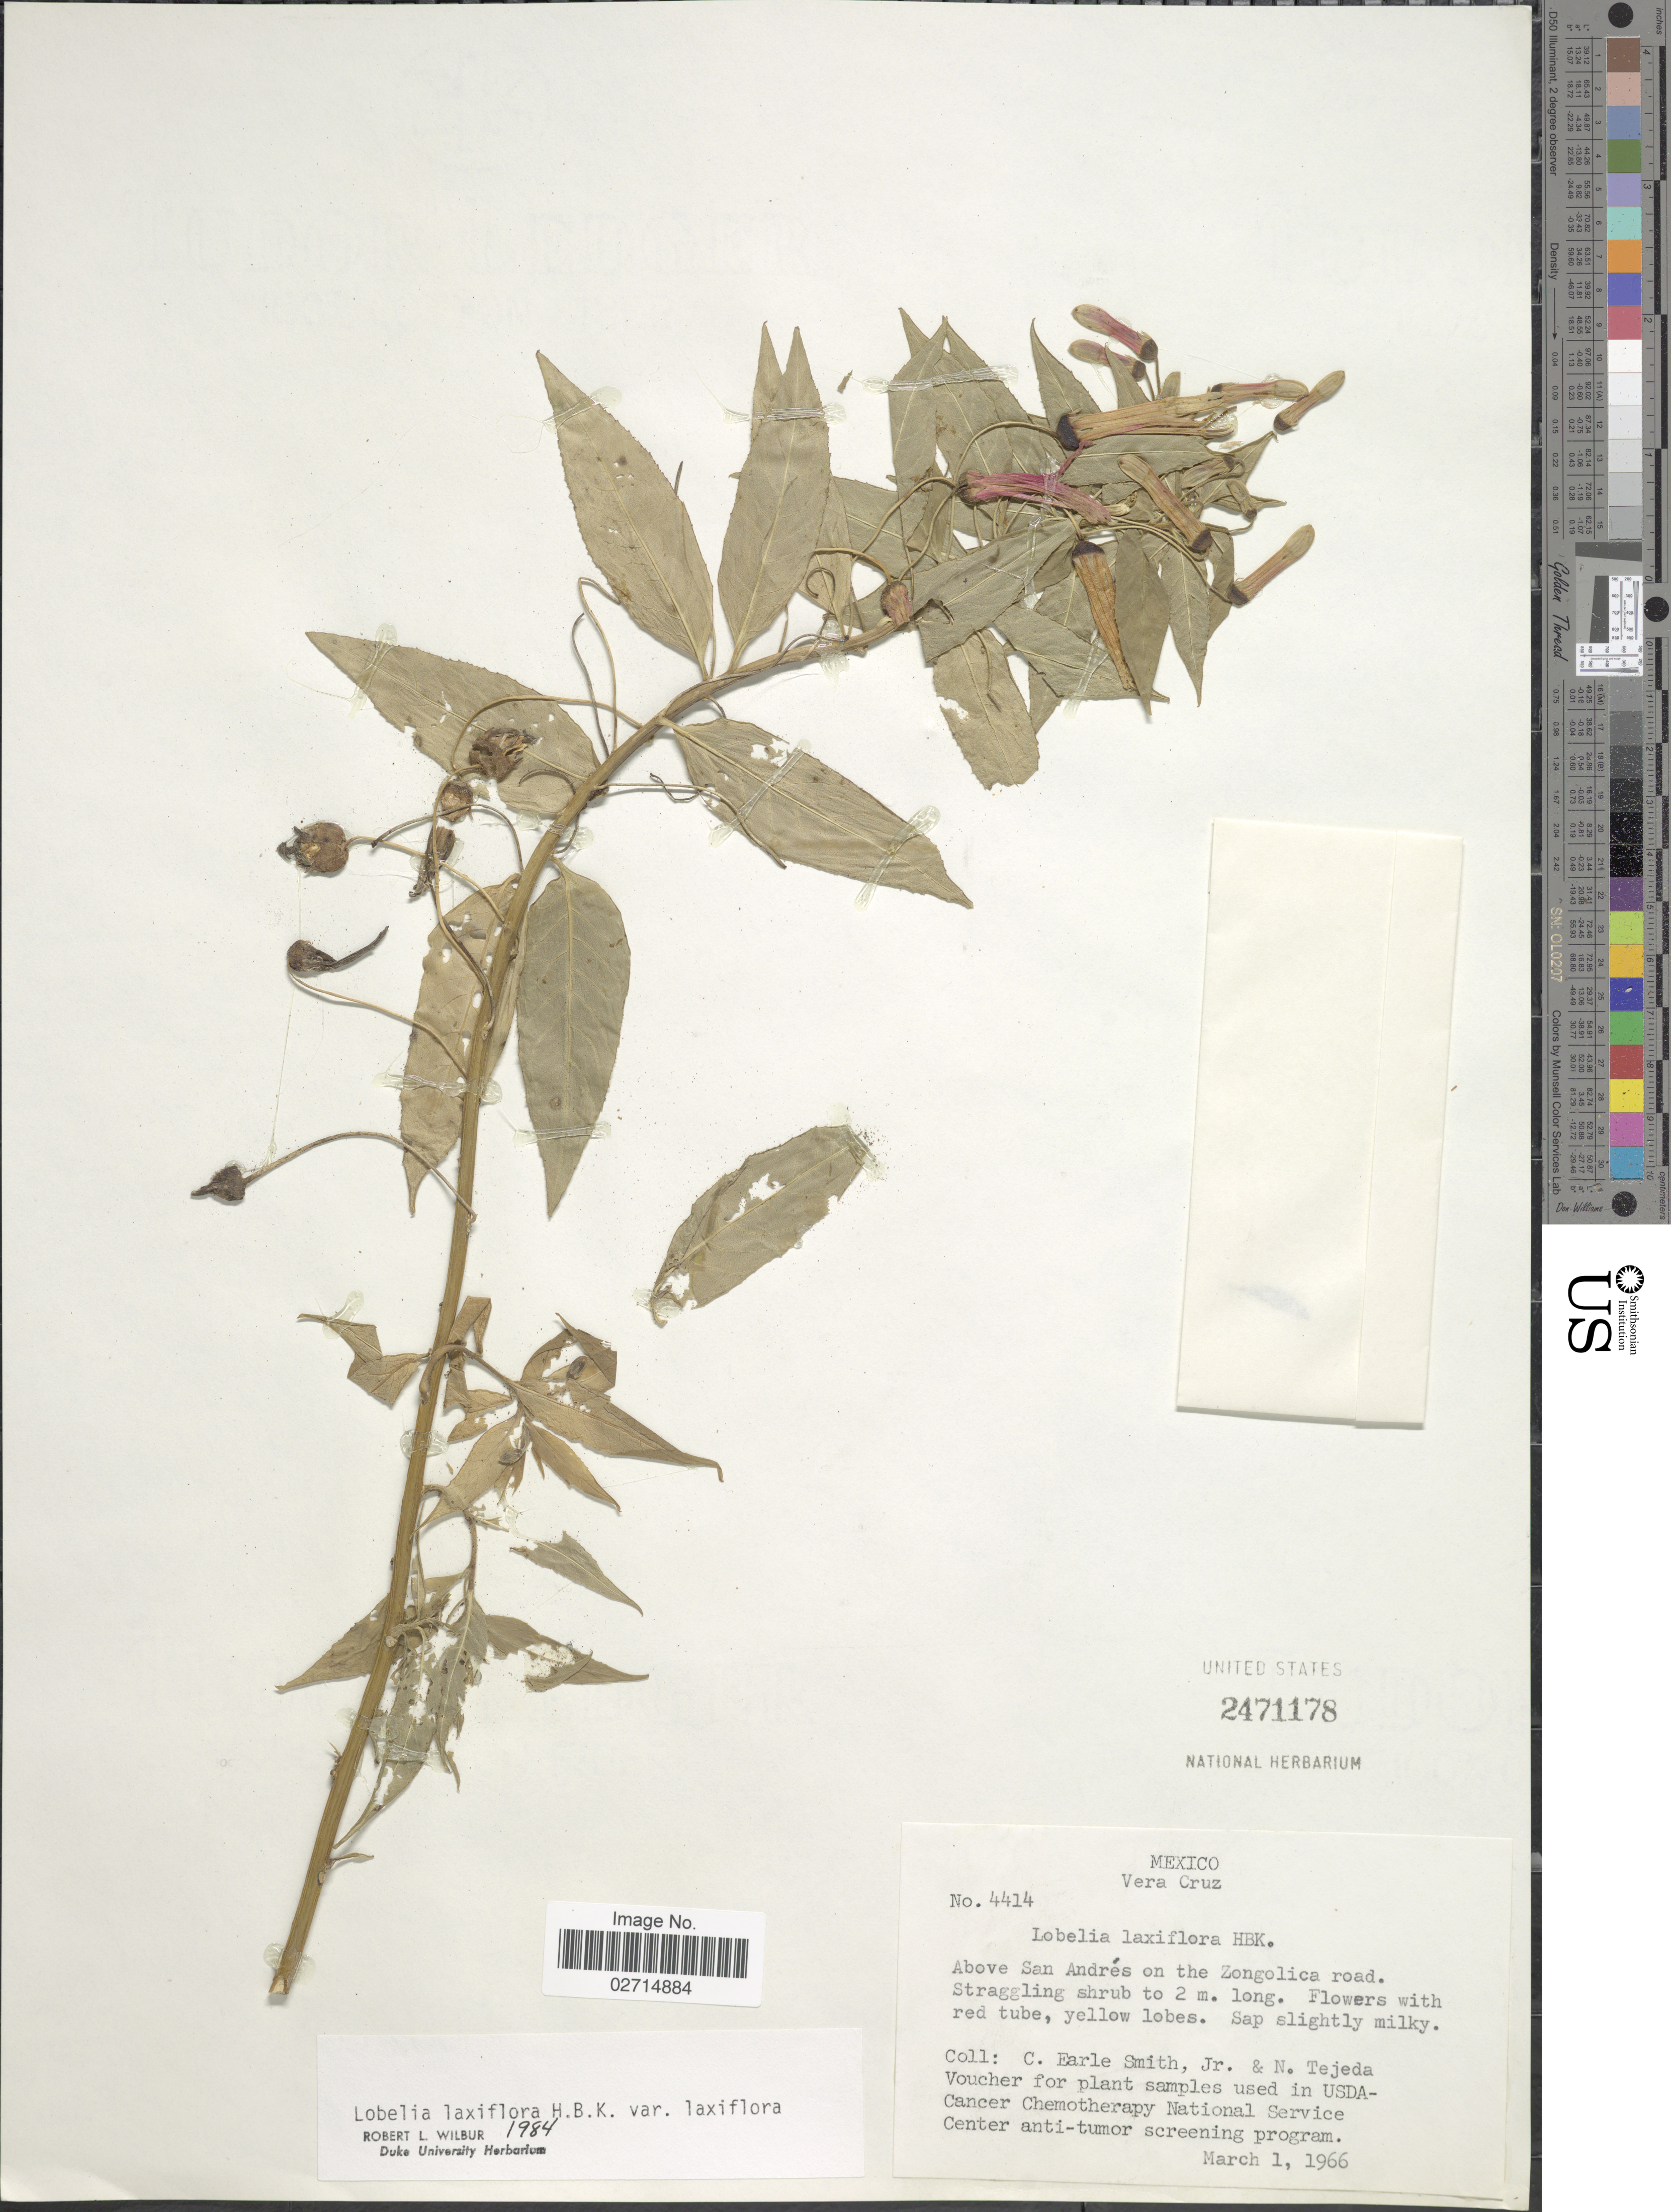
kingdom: Plantae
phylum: Tracheophyta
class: Magnoliopsida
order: Asterales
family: Campanulaceae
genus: Lobelia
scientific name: Lobelia laxiflora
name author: Kunth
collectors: C. E. Smith Jr. & N. Tejeda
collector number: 4414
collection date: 1966-03-01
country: Mexico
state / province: Veracruz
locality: Vera Cruz, Above San Andres on the Zongolica road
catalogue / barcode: US 2471178